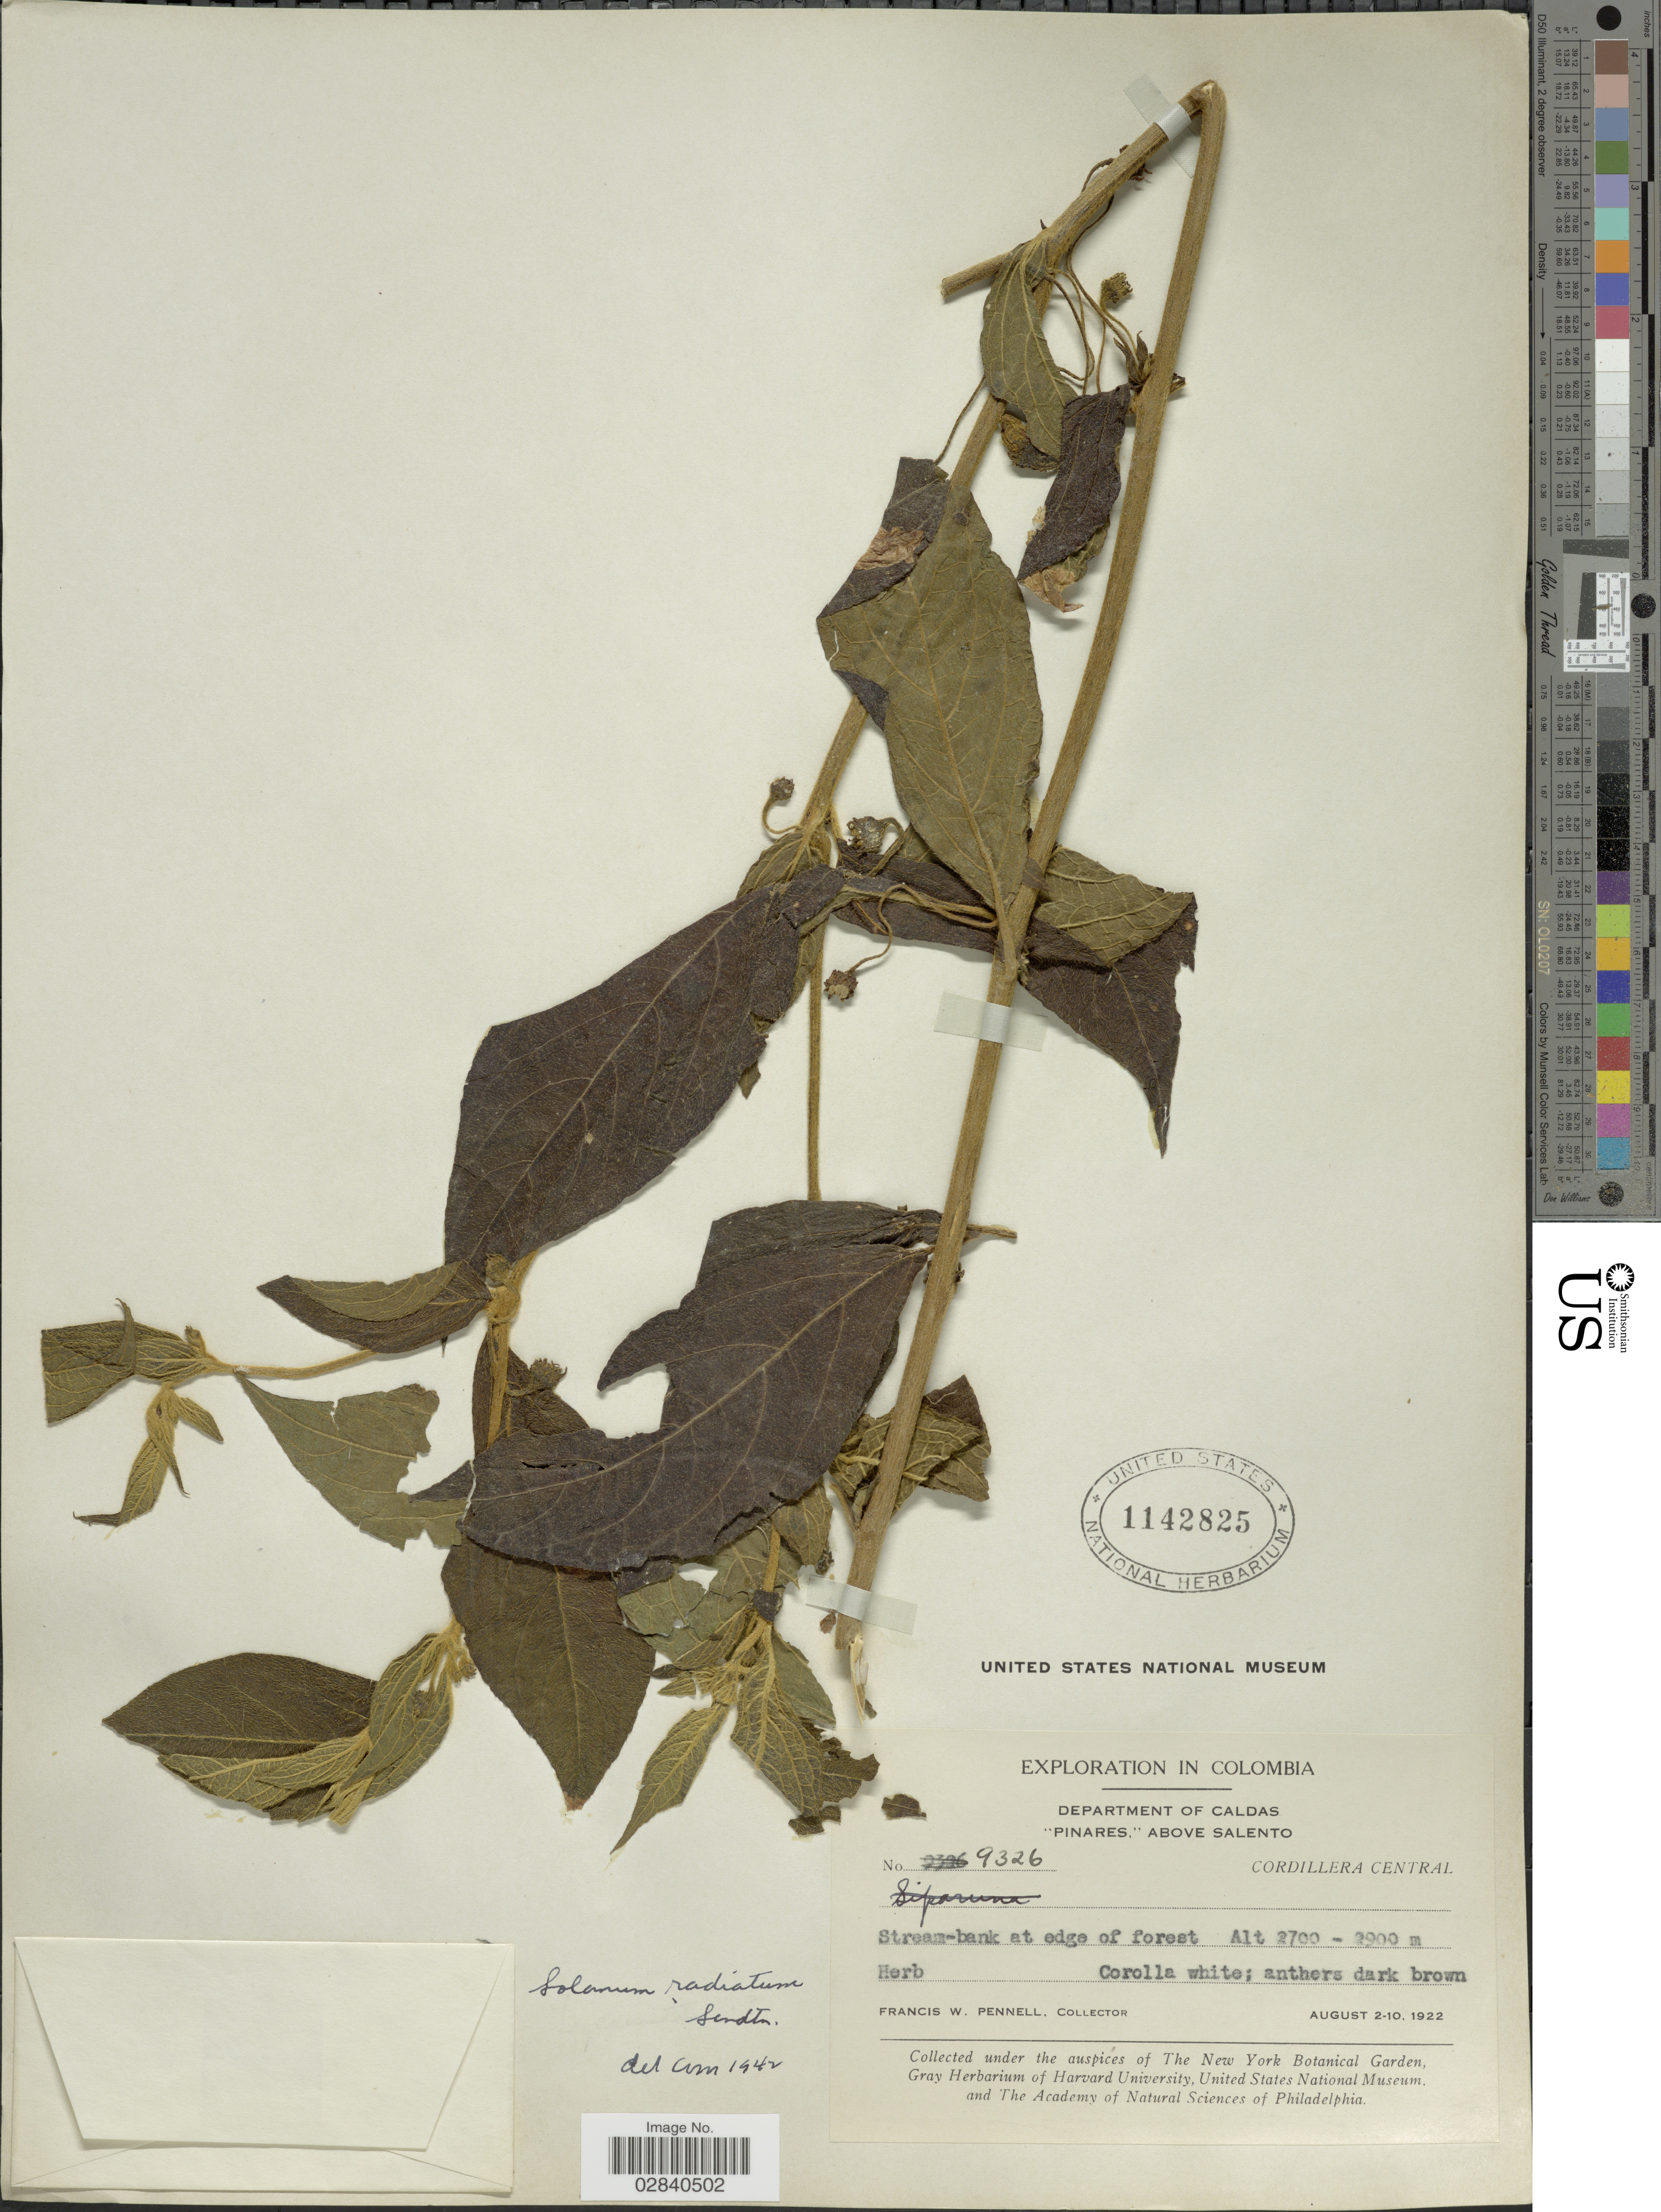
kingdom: Plantae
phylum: Tracheophyta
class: Magnoliopsida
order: Solanales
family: Solanaceae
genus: Lycianthes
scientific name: Lycianthes radiata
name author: (Sendtn.) Bitter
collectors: F. W. Pennell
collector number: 9326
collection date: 1922-08-02/1922-08-10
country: Colombia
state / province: Caldas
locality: Department of Caldas, "Pinares", above Salento, Cordillera Central.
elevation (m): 2700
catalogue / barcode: US 1142825